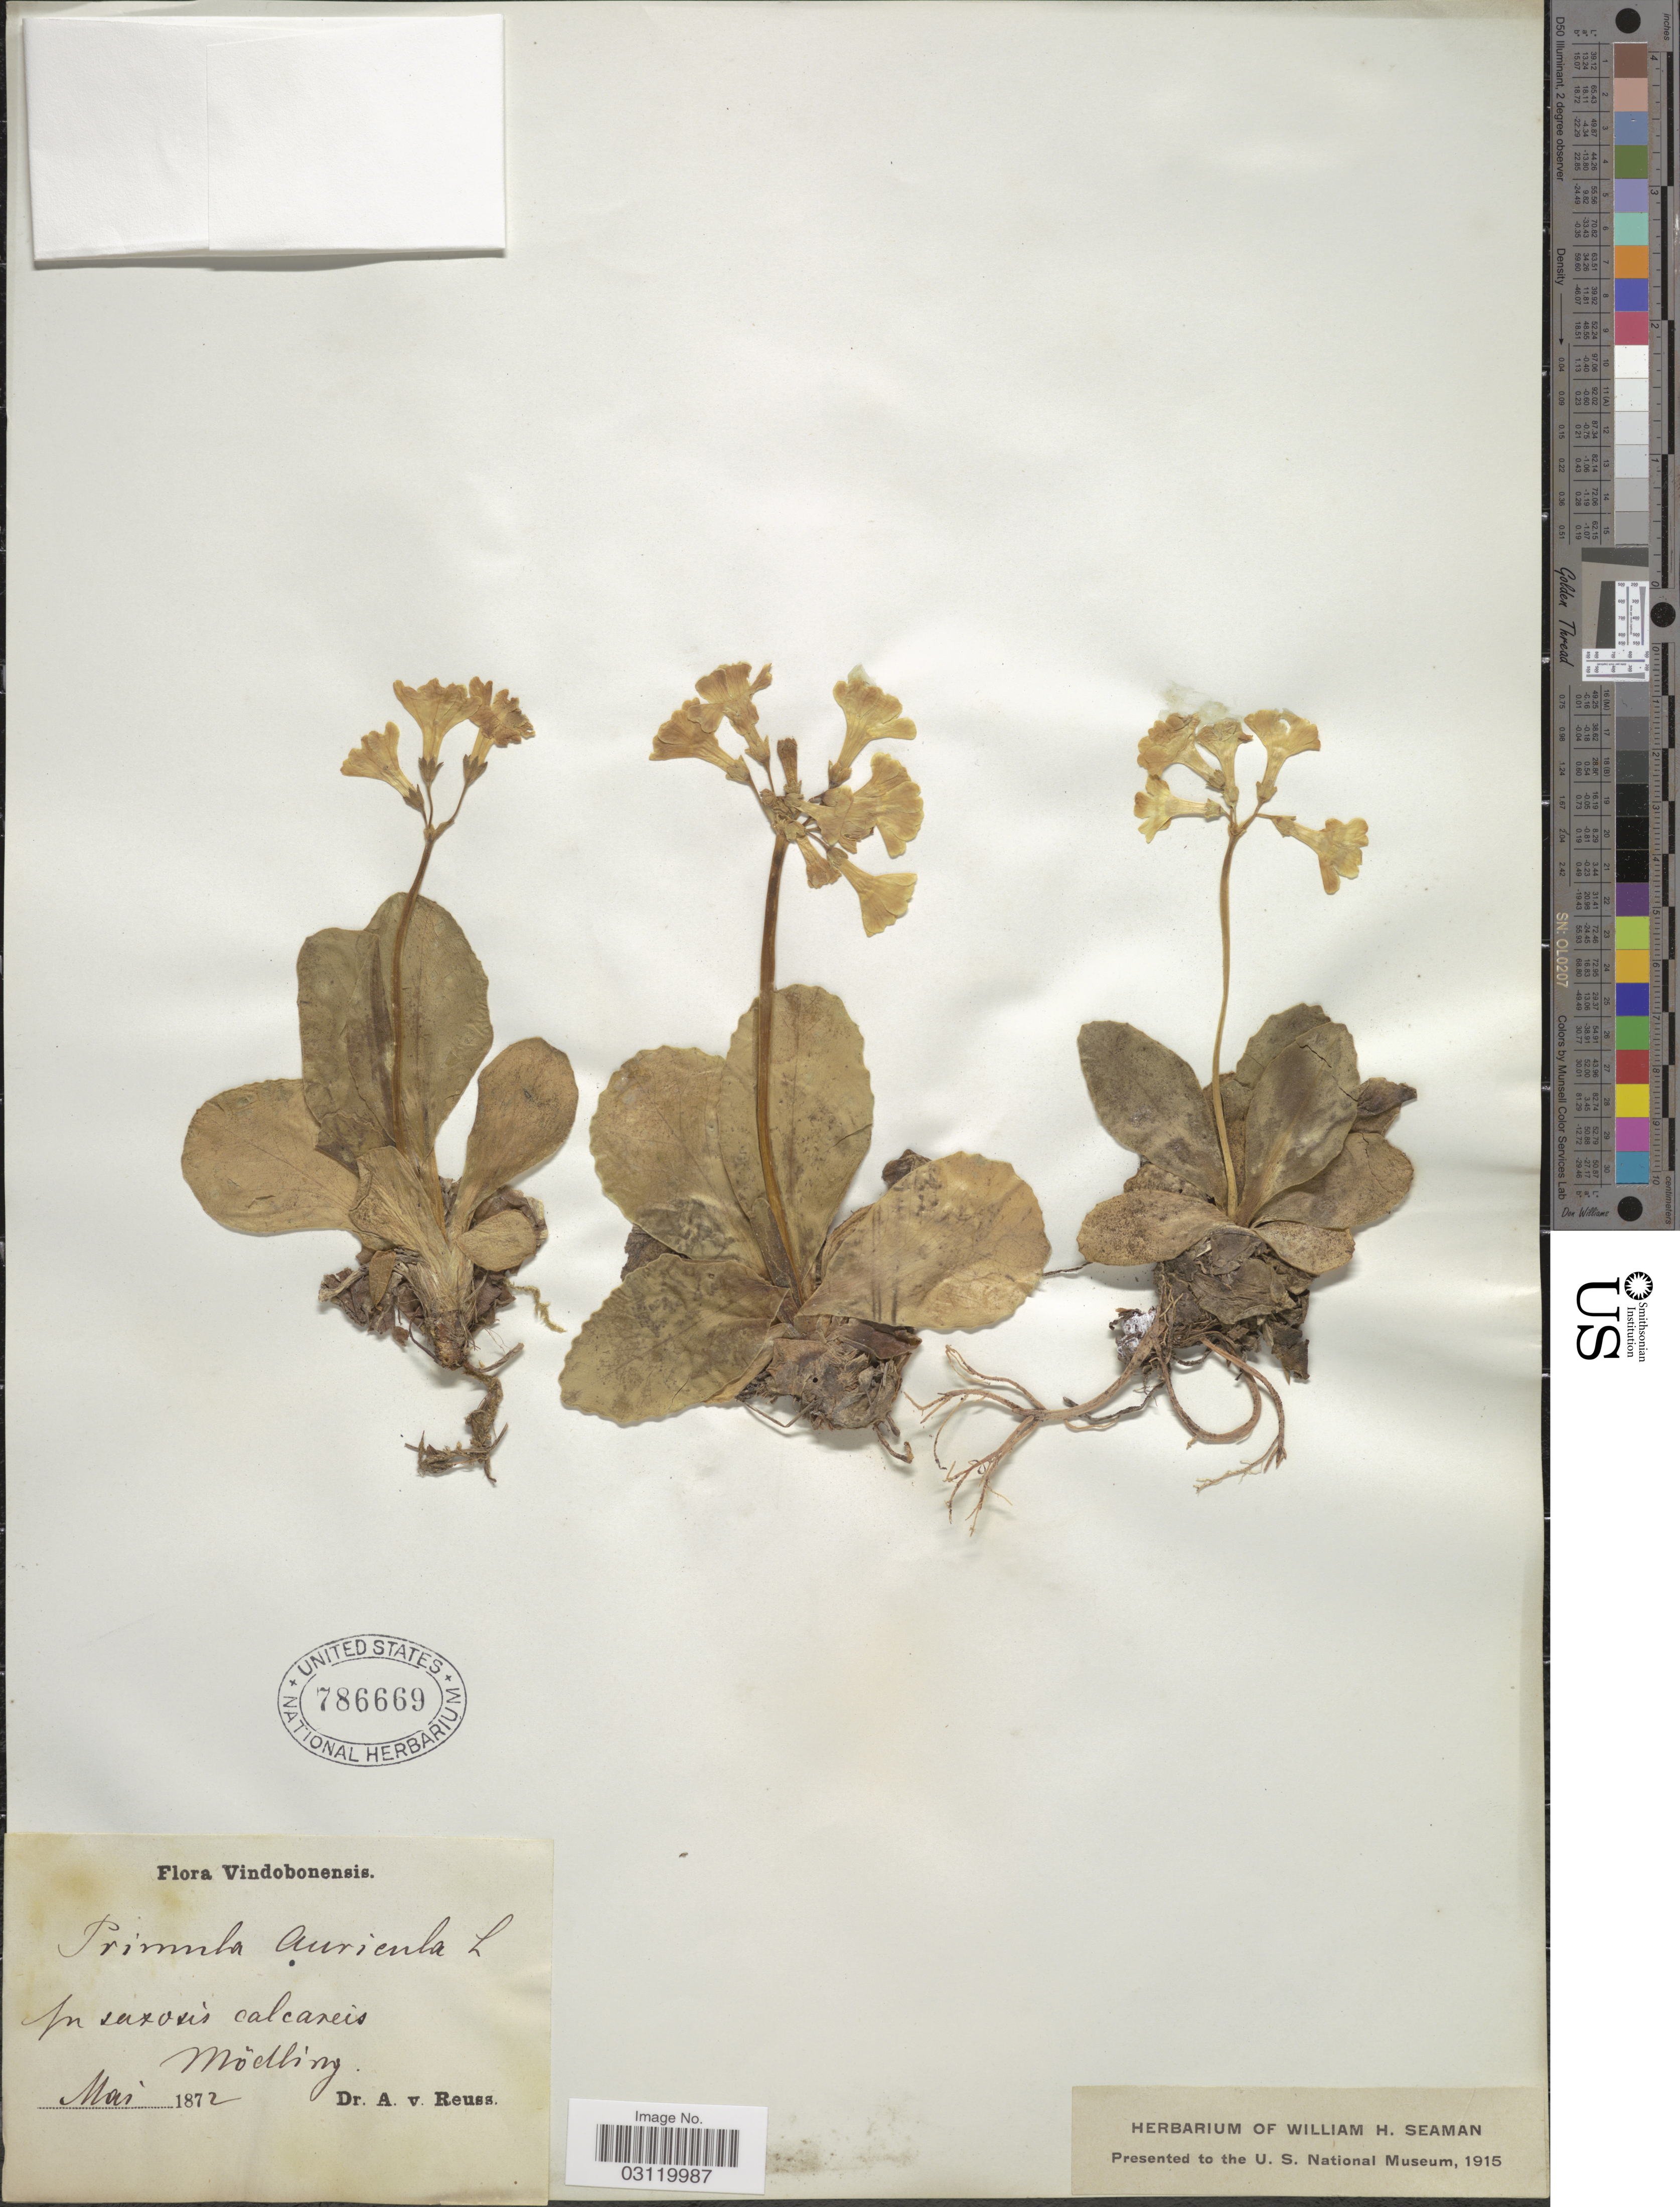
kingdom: Plantae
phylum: Tracheophyta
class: Magnoliopsida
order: Ericales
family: Primulaceae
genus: Primula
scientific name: Primula auricula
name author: L.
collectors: A. Reuss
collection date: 1872-05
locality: Vindobonensis. In saxosis calcareis Mödling.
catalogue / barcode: US 786669